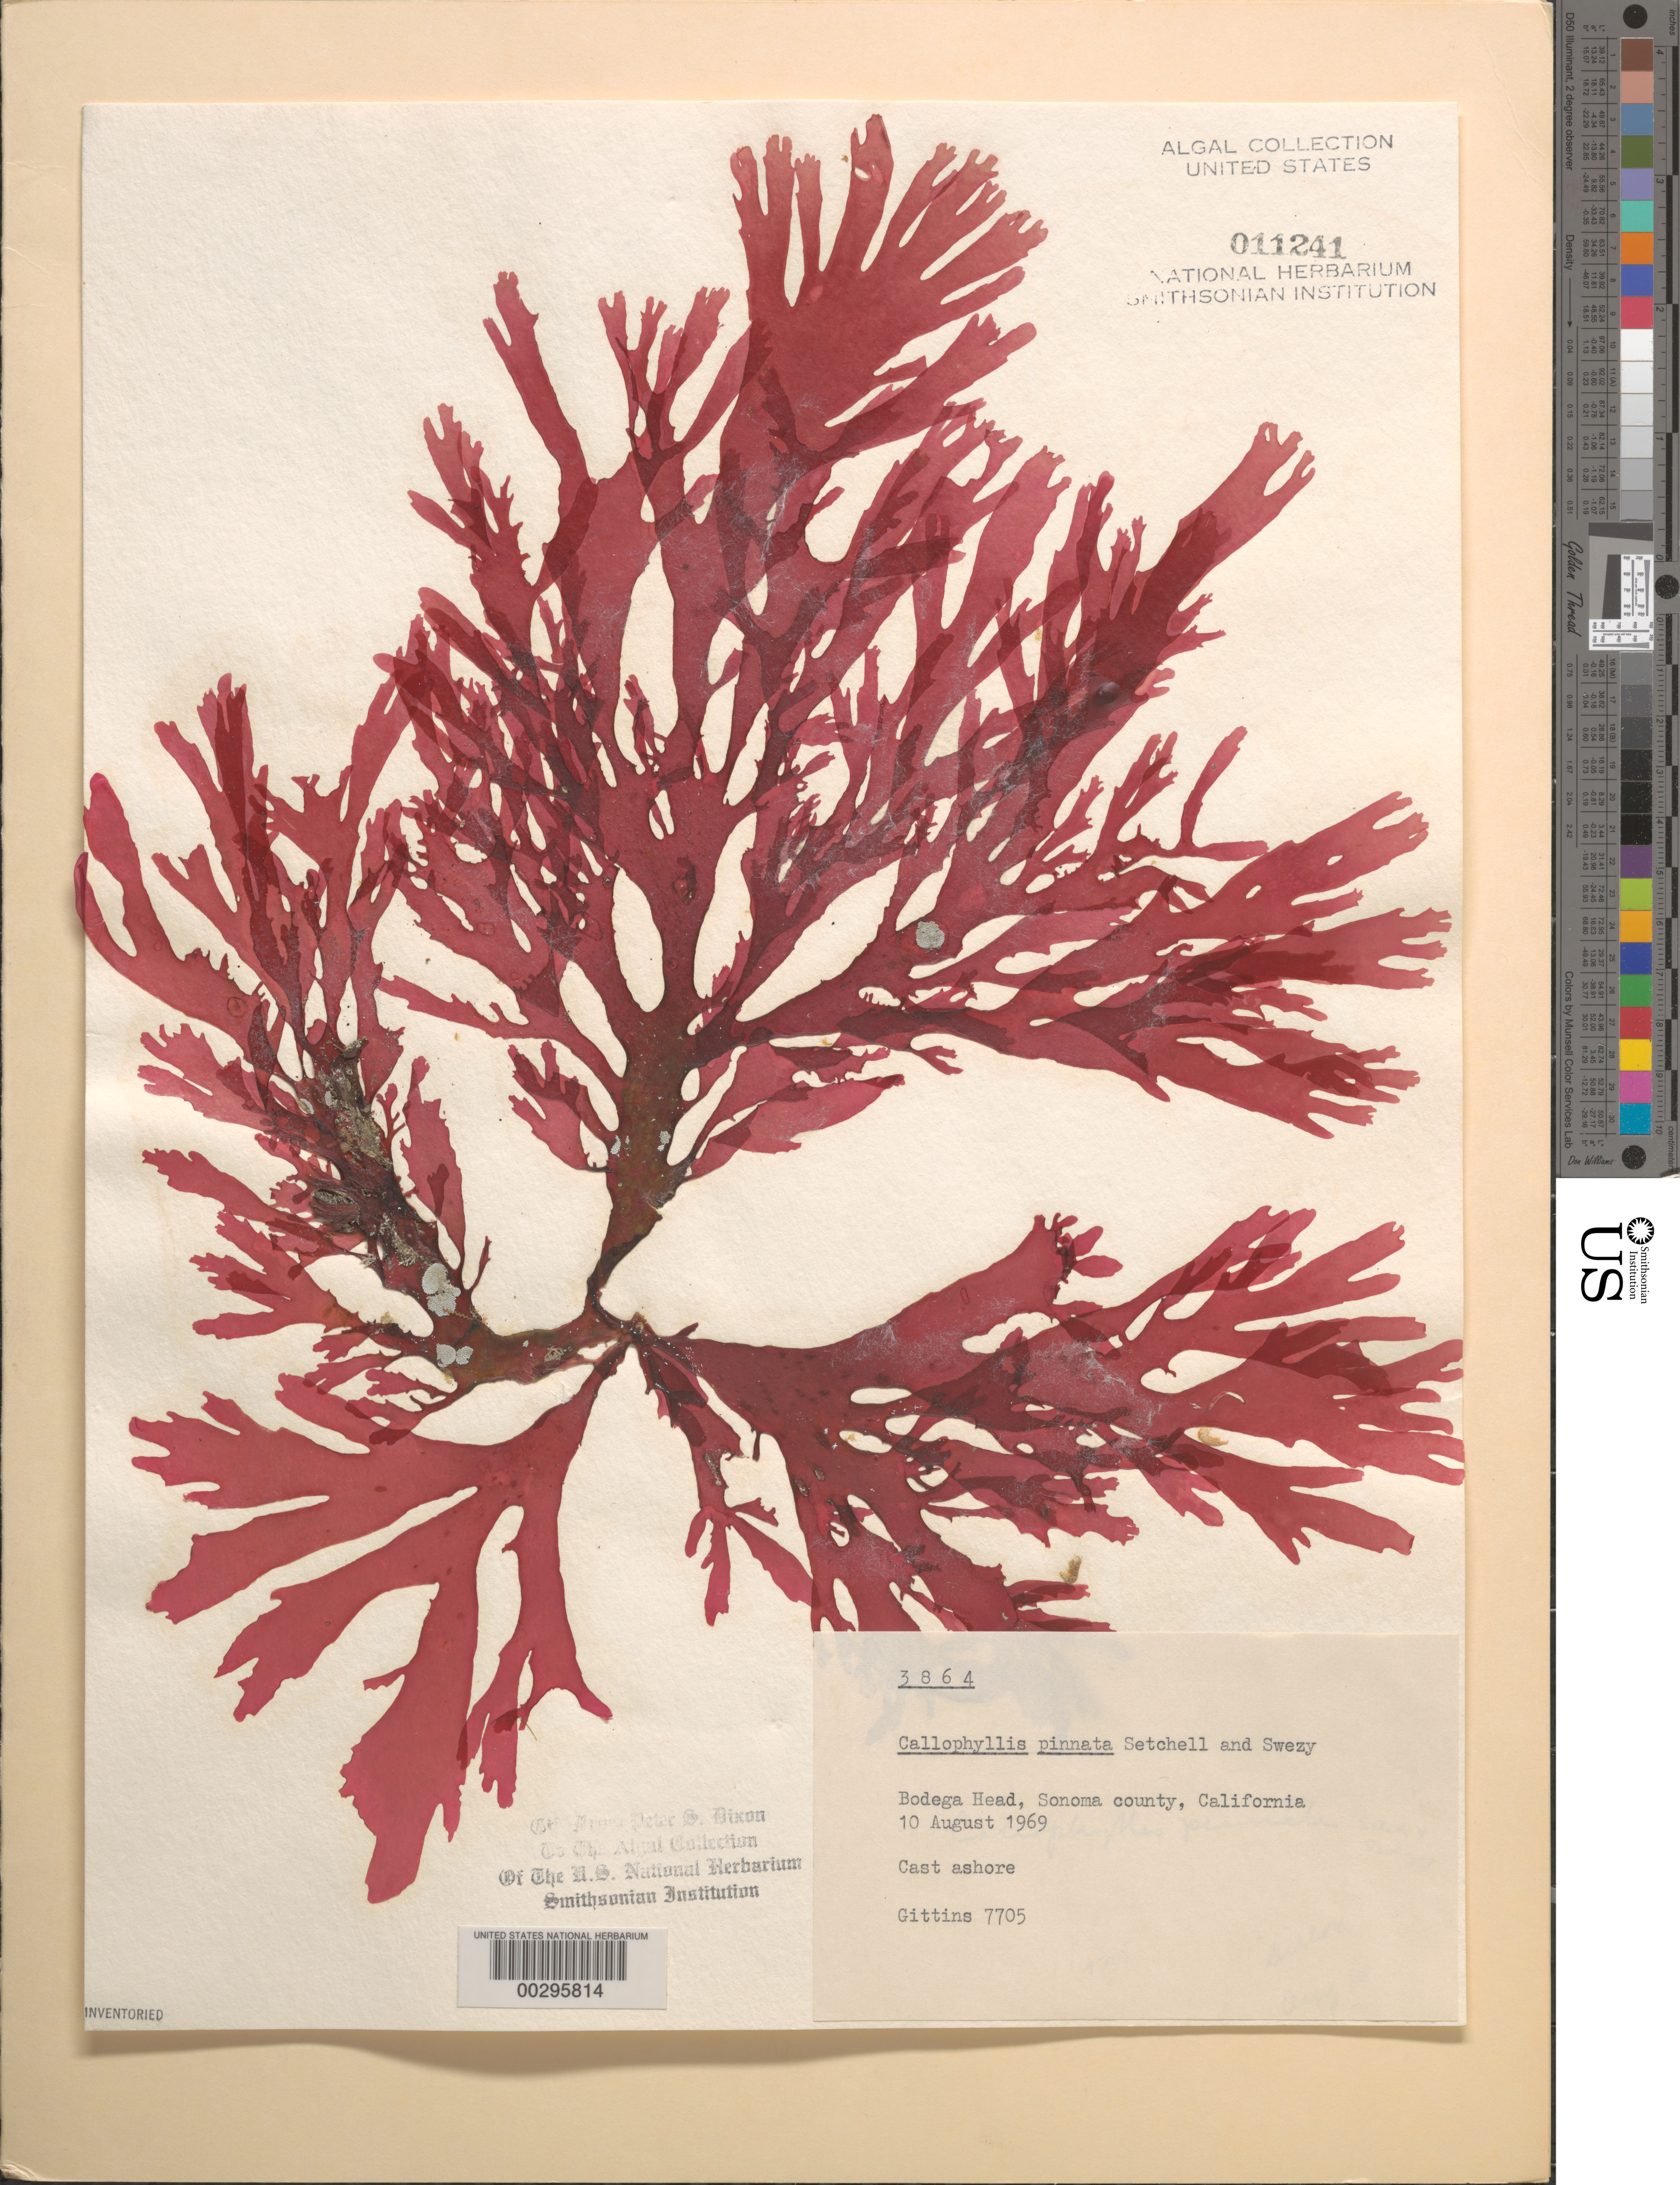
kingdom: Plantae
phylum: Rhodophyta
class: Florideophyceae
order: Gigartinales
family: Kallymeniaceae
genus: Callophyllis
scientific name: Callophyllis pinnata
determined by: Dixon, P. S.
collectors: B. Gittins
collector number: BTG 7705 & PSD 3864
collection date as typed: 10 Aug 1969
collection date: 1969-08-10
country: United States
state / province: California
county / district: Sonoma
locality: Bodega Head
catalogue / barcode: US 11241